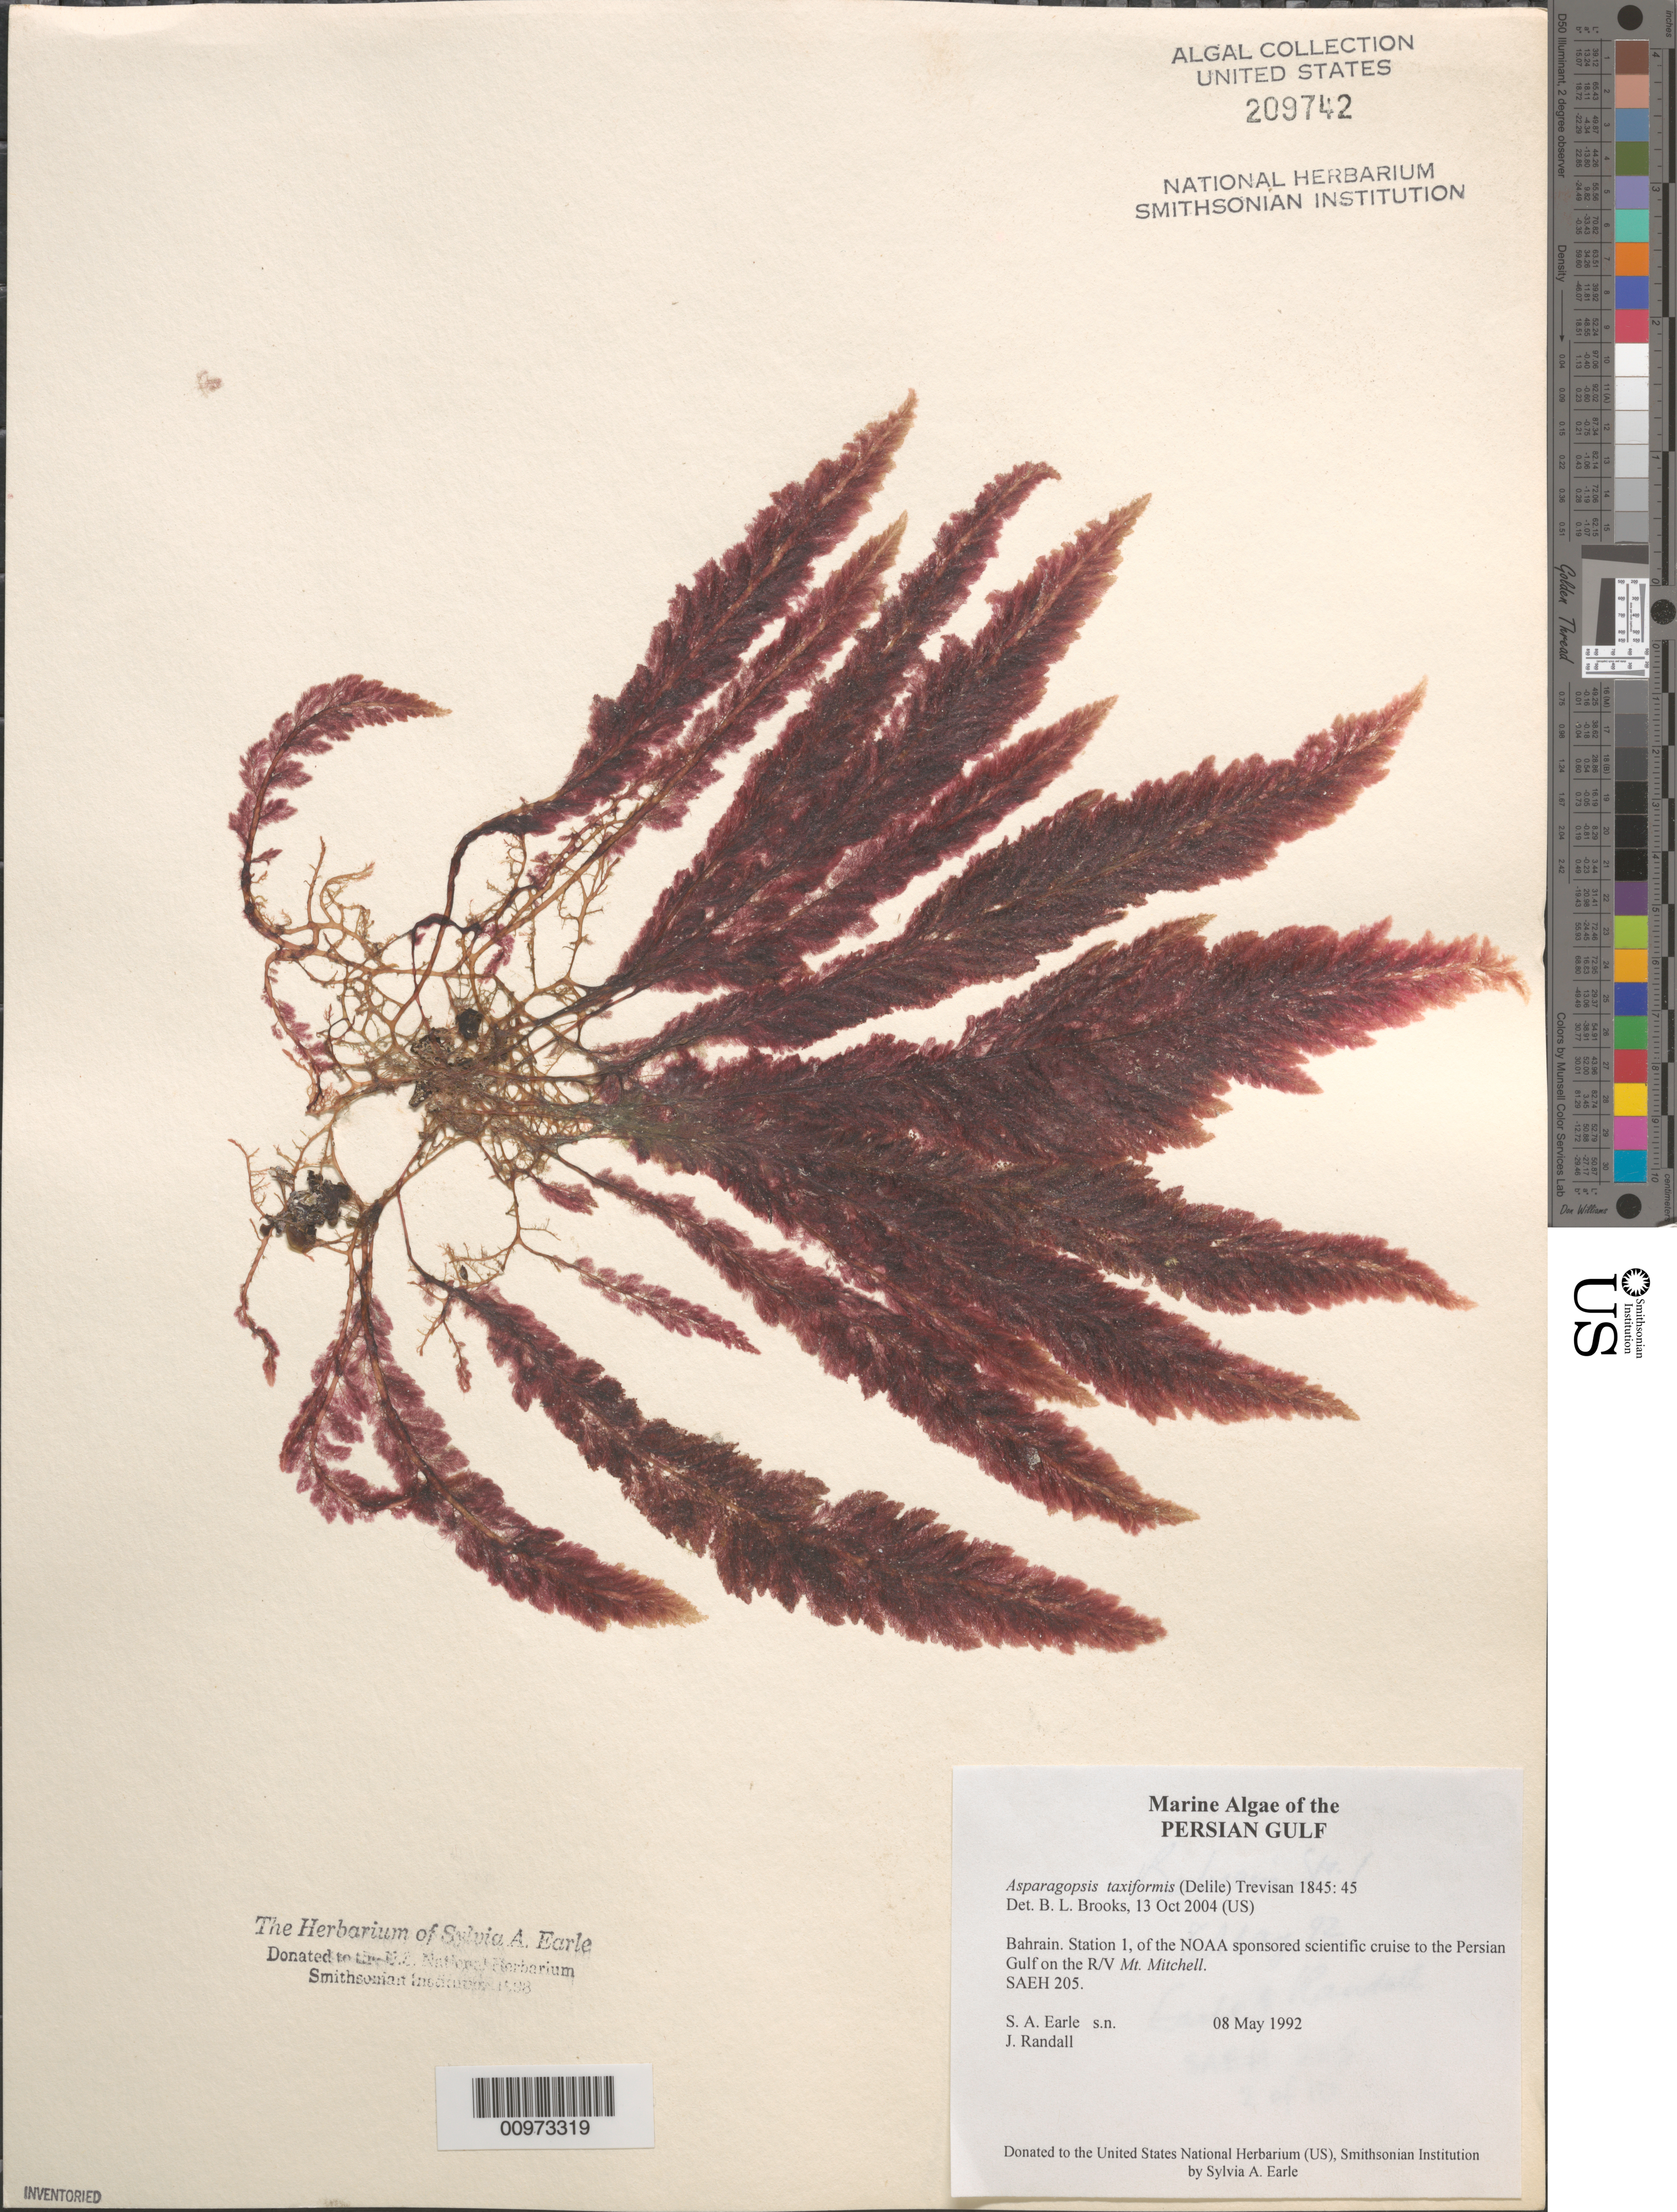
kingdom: Plantae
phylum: Rhodophyta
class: Florideophyceae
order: Bonnemaisoniales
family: Bonnemaisoniaceae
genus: Asparagopsis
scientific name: Asparagopsis taxiformis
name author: (Delile) Trevis.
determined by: Brooks, B. L., (BOT), Smithsonian Institution - National Museum of Natural History (UNITED STATES)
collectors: S. A. Earle & J. Randall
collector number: SAEH 205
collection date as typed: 08 May 1992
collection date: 1992-05-08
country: Bahrain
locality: Persian Gulf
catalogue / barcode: US 209742